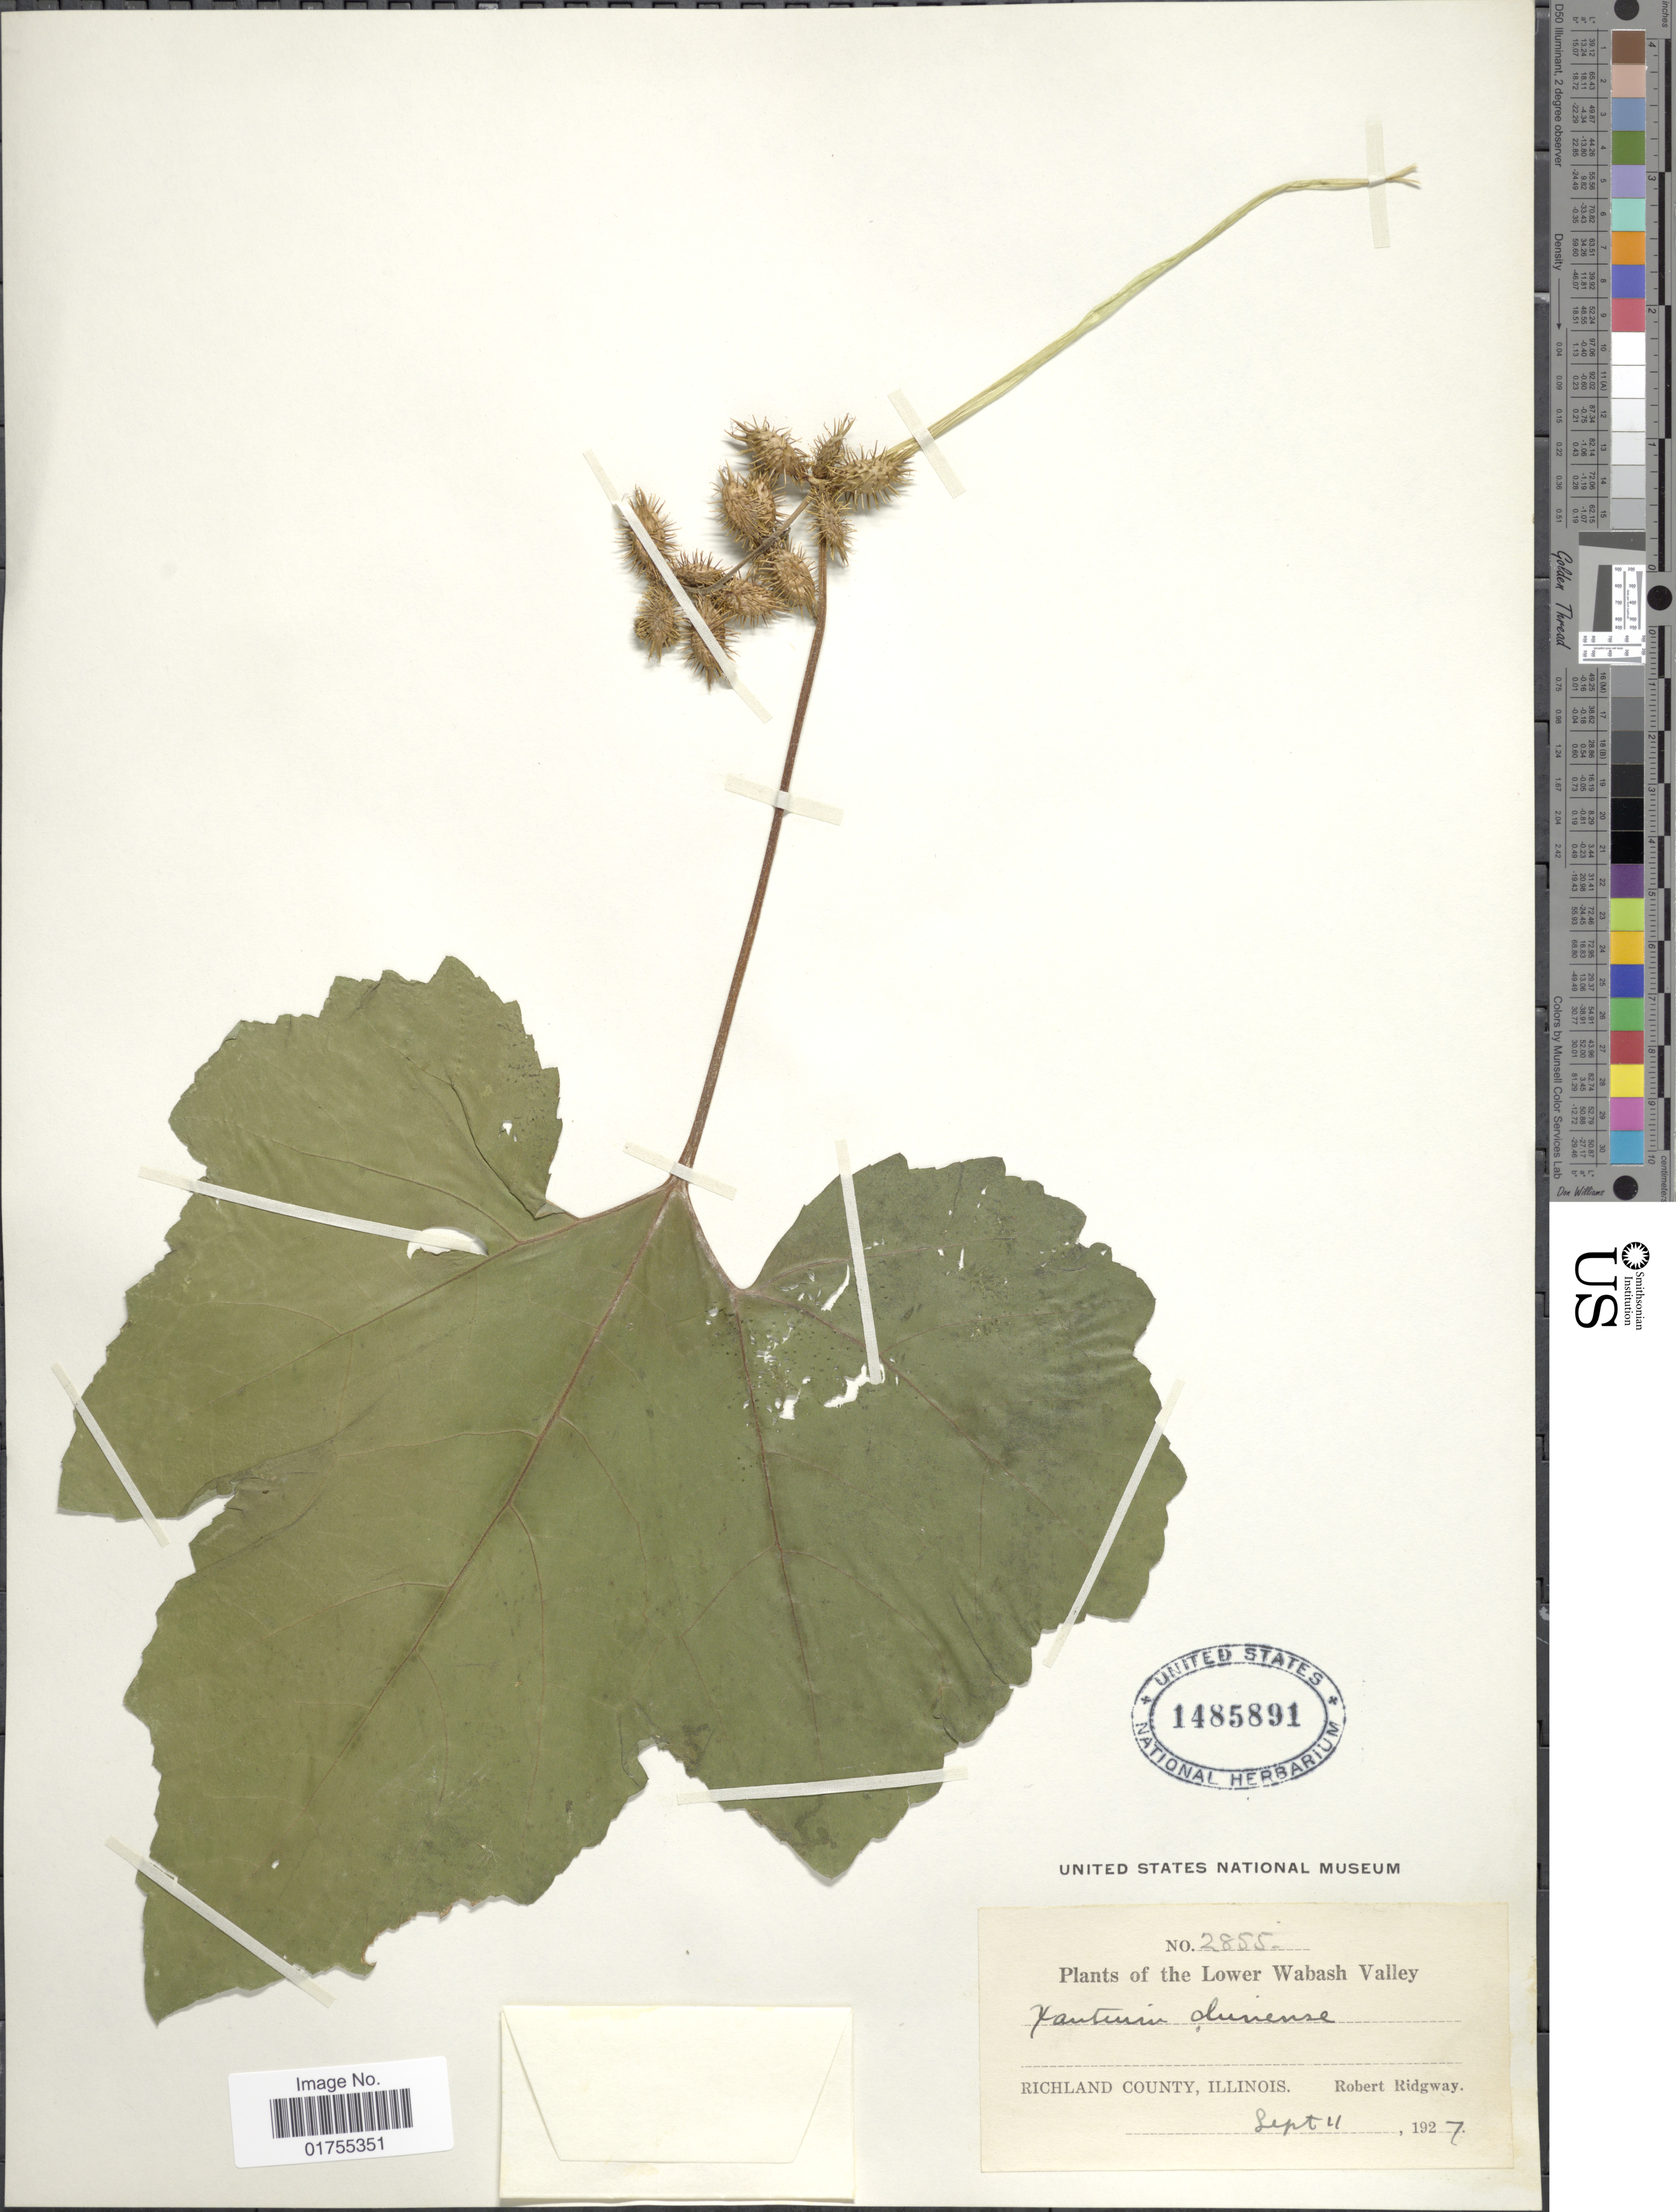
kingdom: Plantae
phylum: Tracheophyta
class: Magnoliopsida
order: Asterales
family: Asteraceae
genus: Xanthium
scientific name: Xanthium strumarium var. glabratum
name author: Mill.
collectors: R. Ridgeway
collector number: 2855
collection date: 1927-09-11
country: United States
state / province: Illinois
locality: The Lower Wabash Valley, Richland County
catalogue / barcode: US 1485891